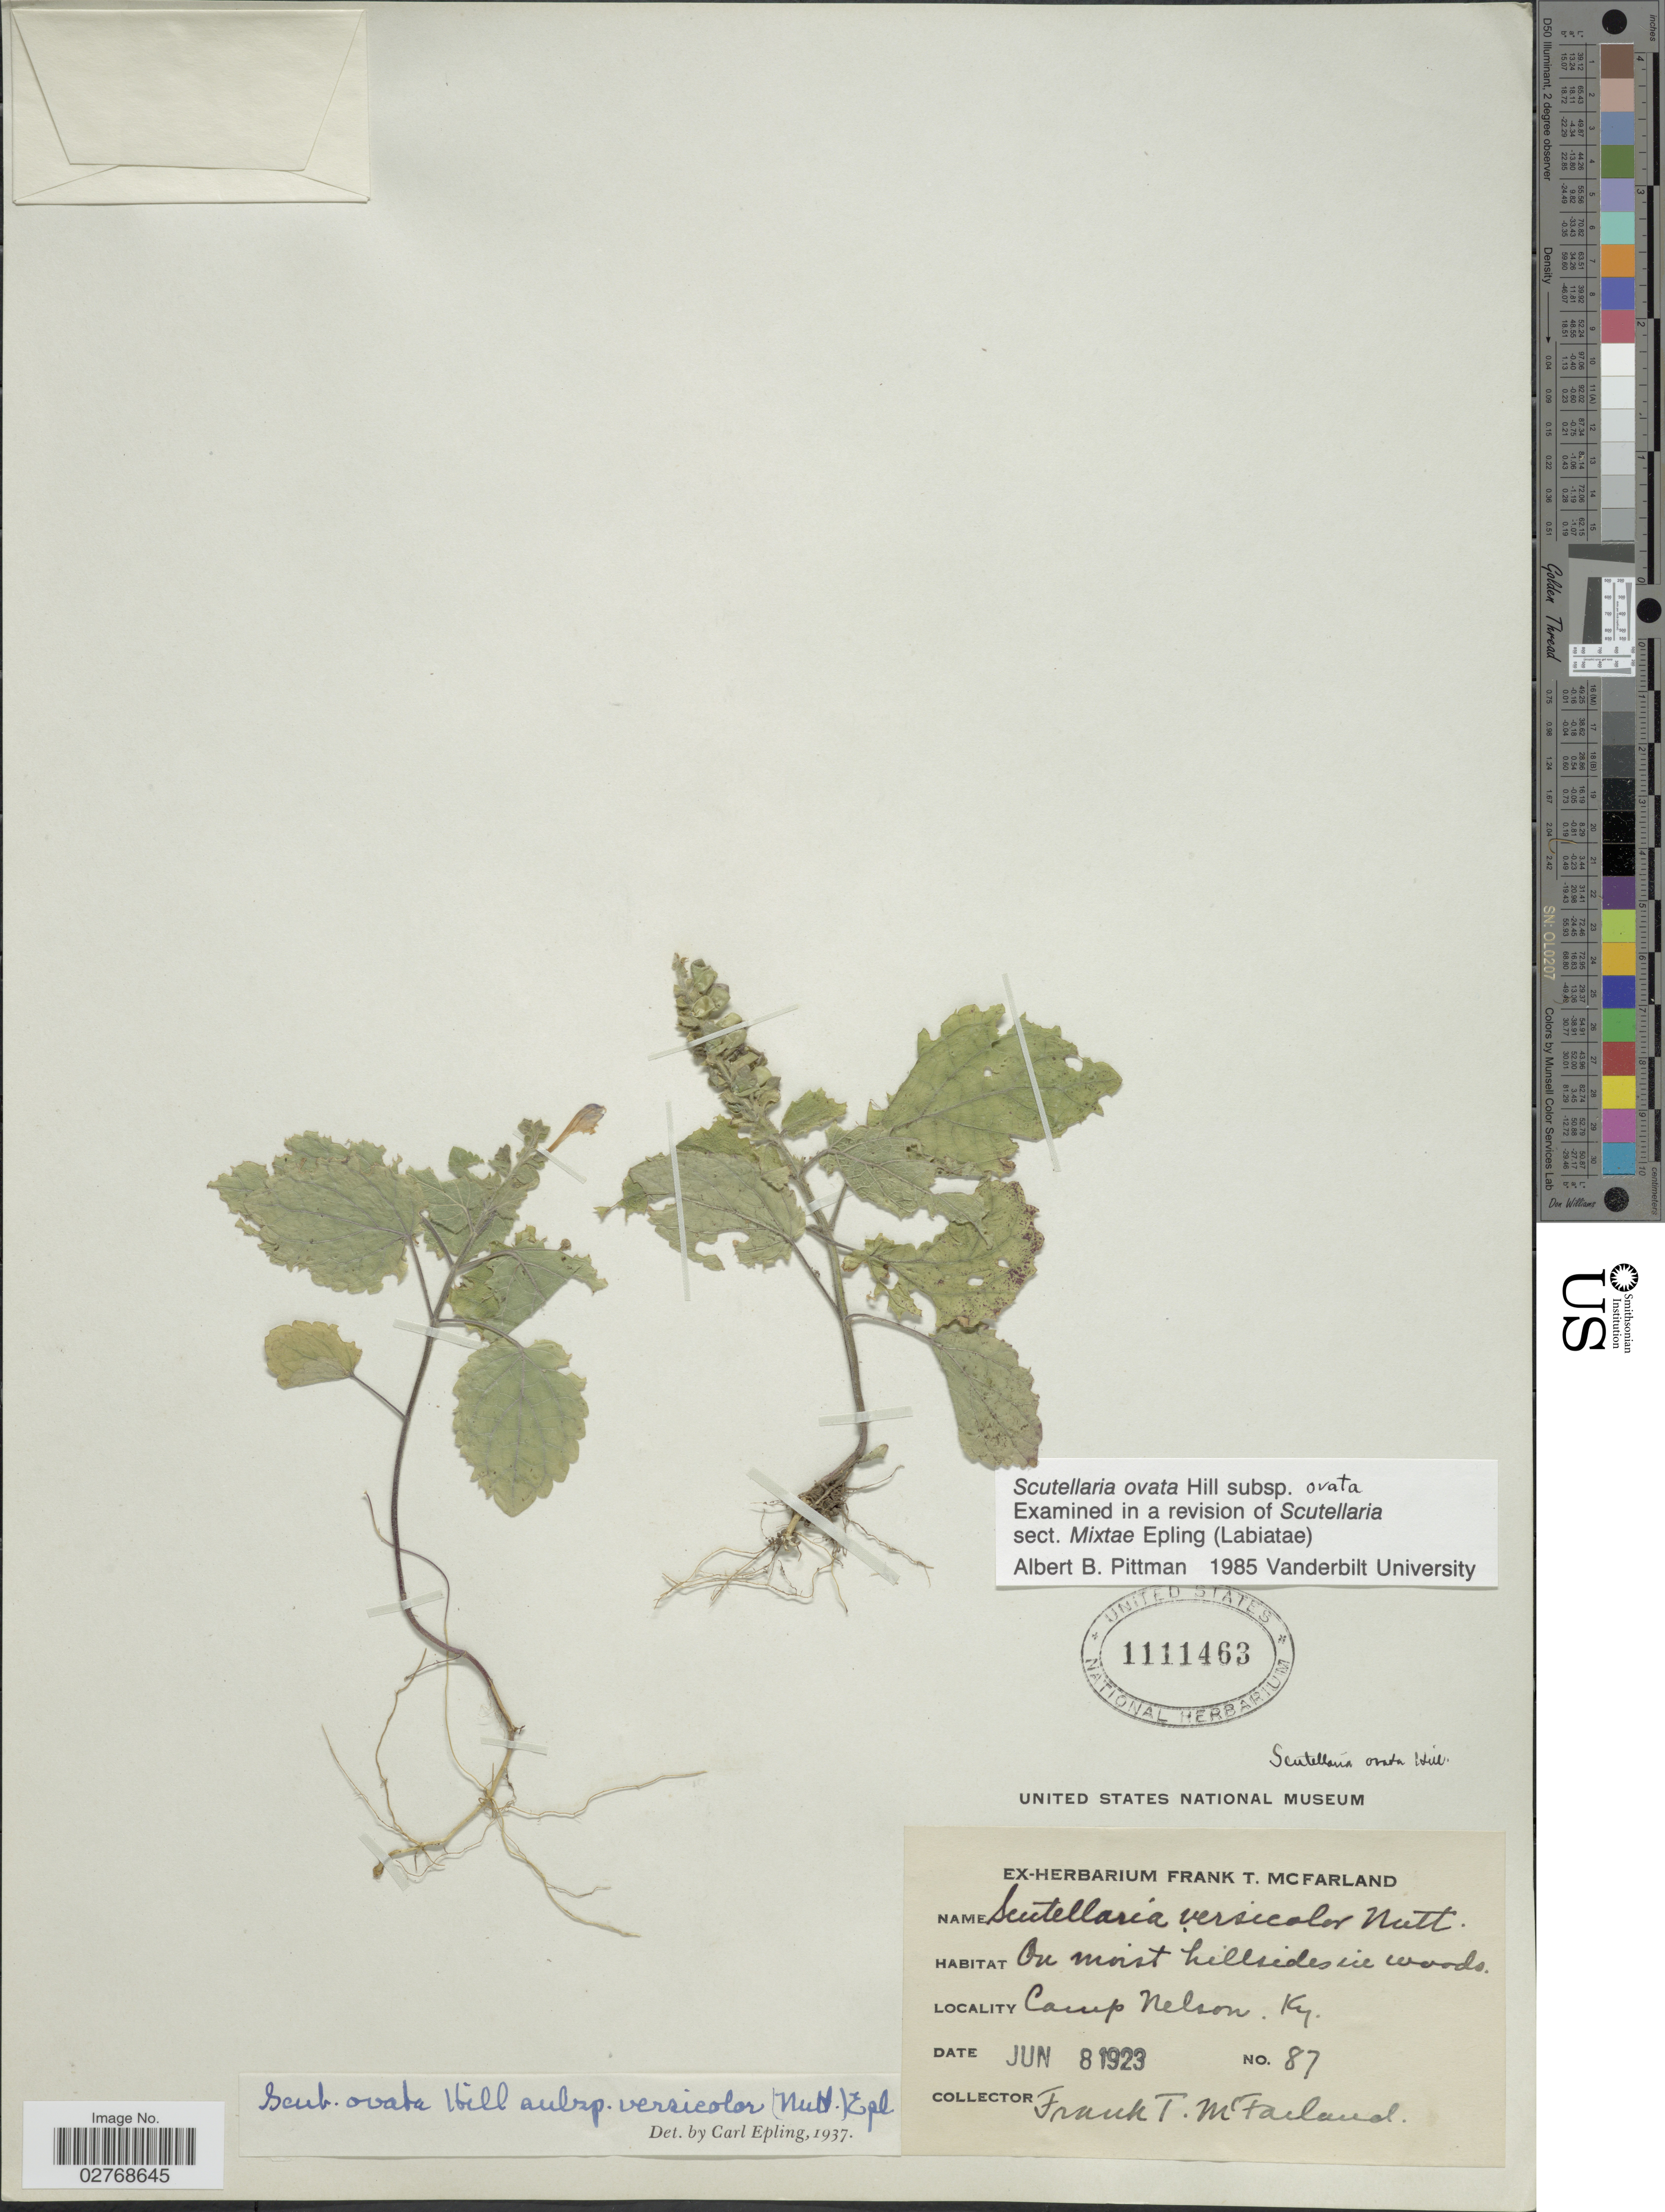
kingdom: Plantae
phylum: Tracheophyta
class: Magnoliopsida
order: Lamiales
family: Lamiaceae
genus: Scutellaria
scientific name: Scutellaria ovata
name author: Hill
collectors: F. McFarland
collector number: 87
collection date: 1923-06-08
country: United States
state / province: Kentucky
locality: Camp Nelson.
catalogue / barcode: US 1111463